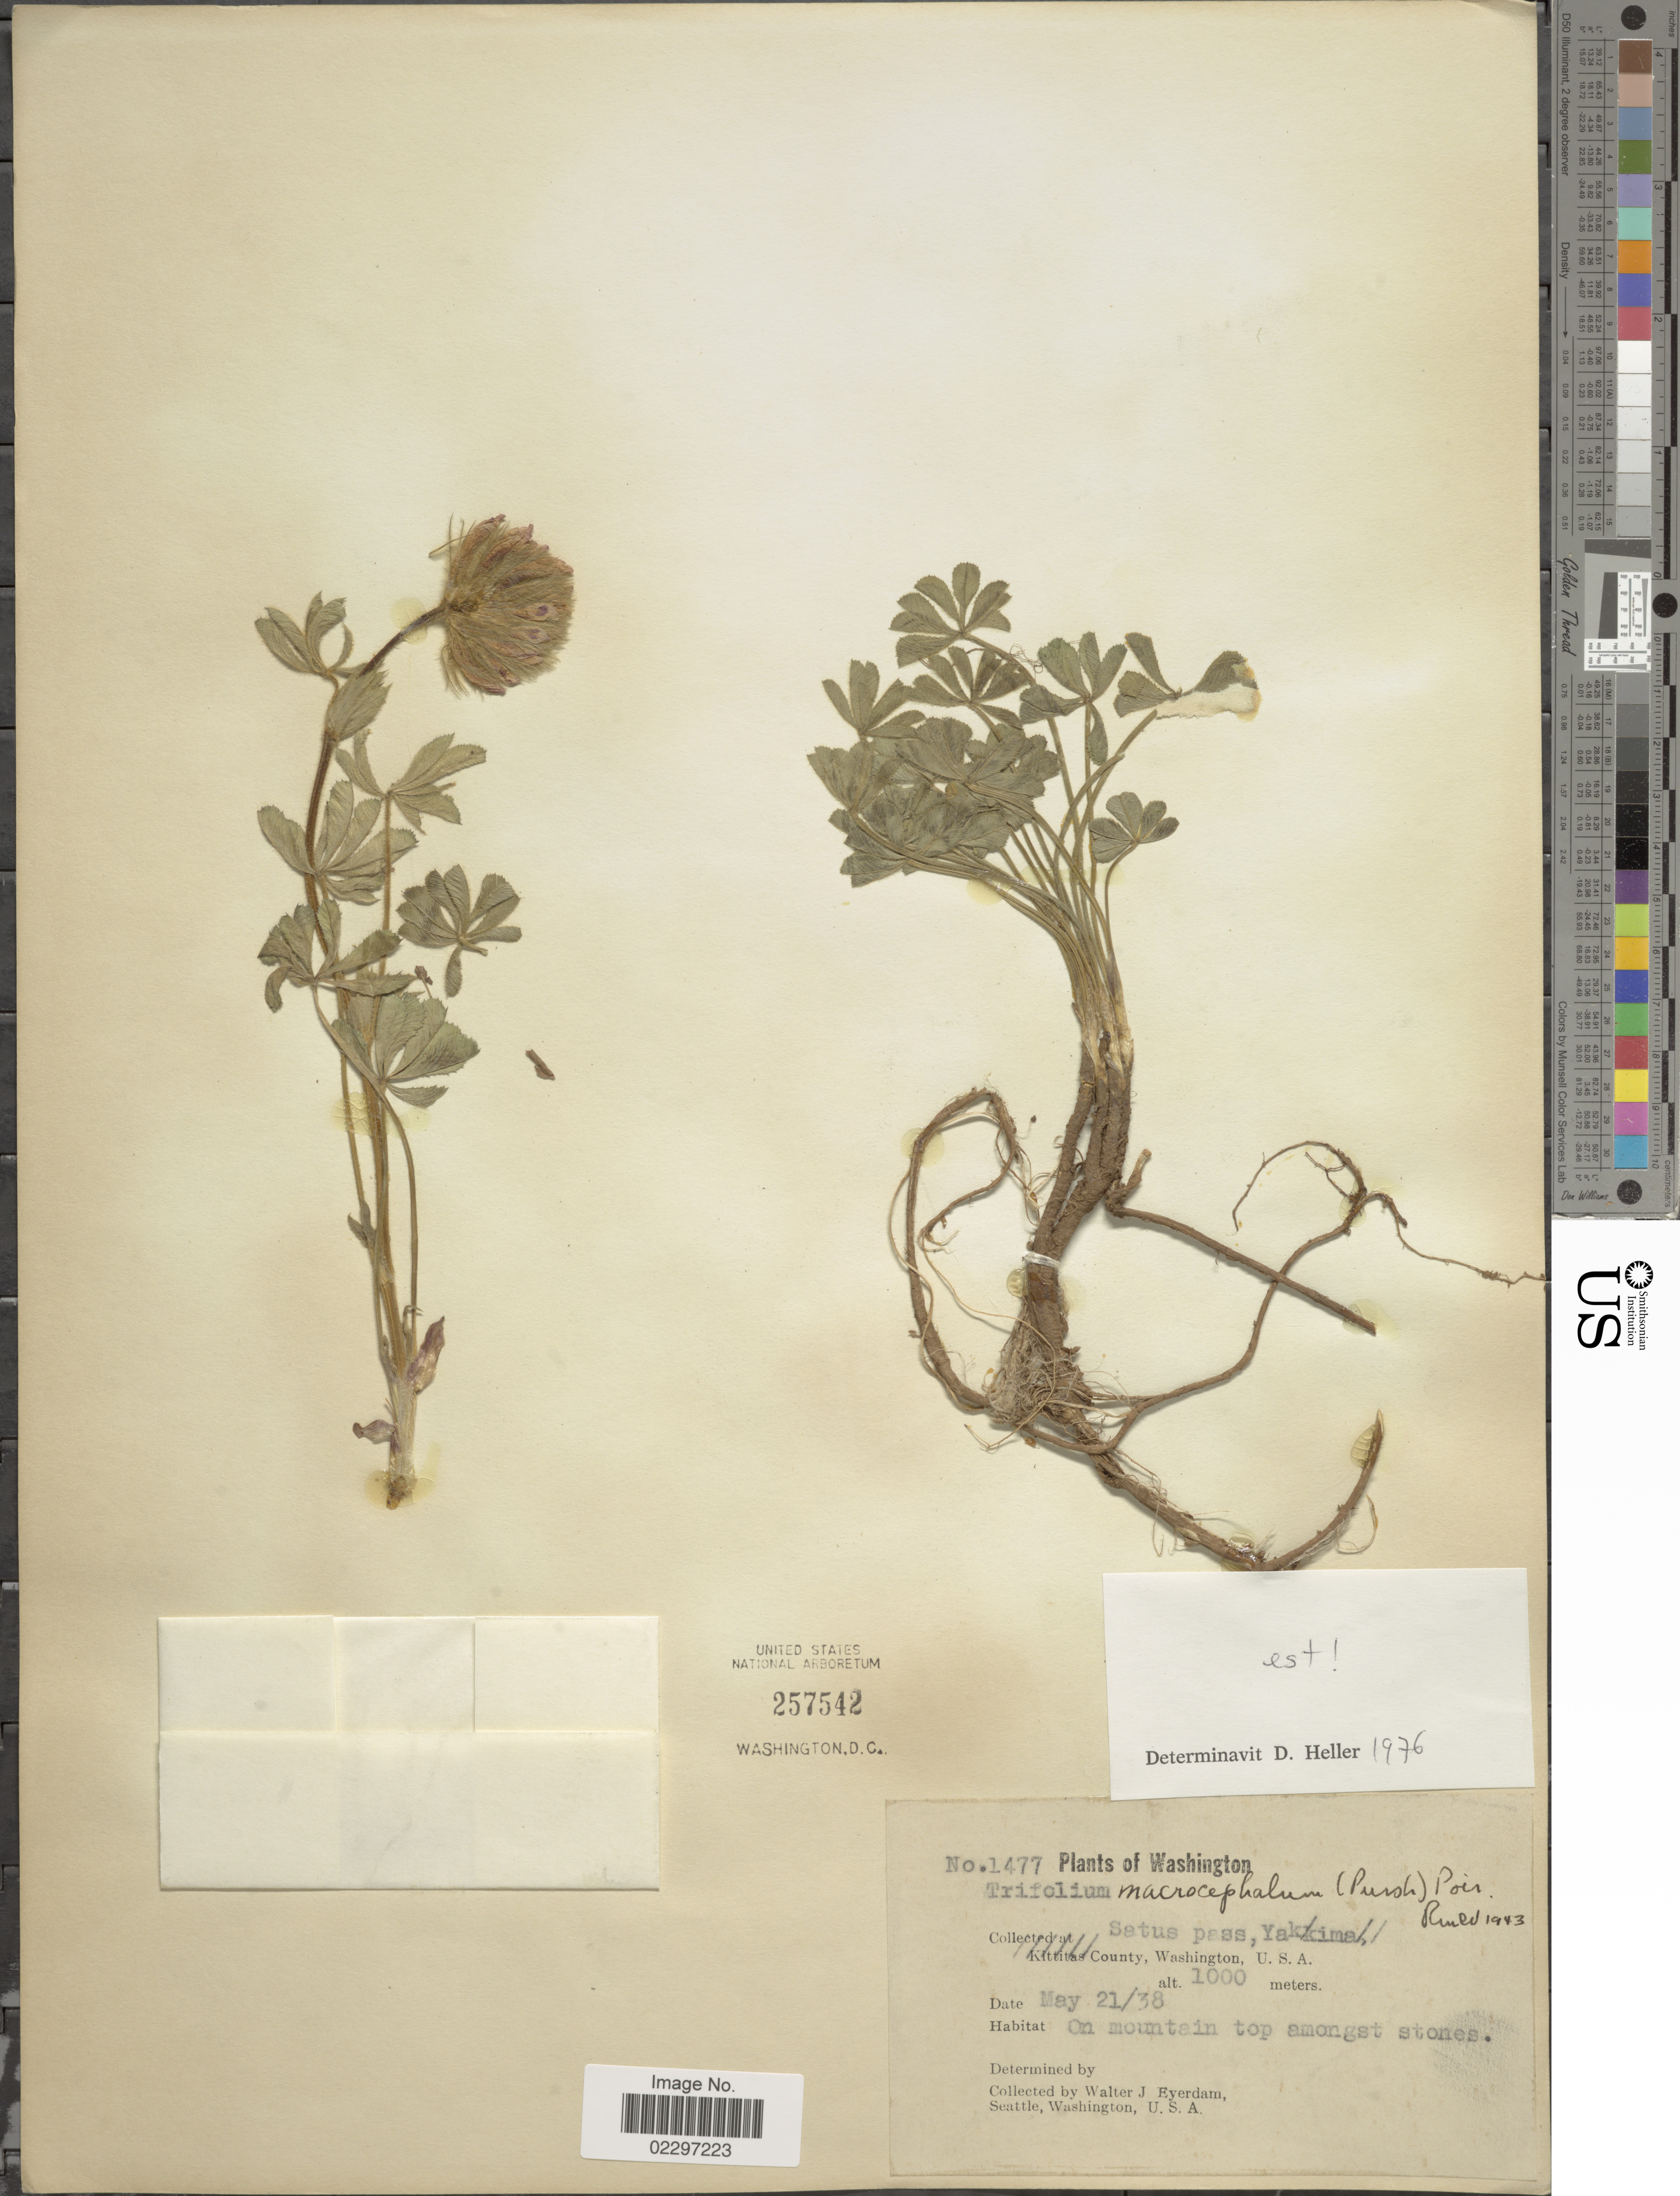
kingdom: Plantae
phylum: Tracheophyta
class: Magnoliopsida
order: Fabales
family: Fabaceae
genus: Trifolium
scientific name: Trifolium macrocephalum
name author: (Pursh) Poir.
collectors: W. J. Eyerdam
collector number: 1477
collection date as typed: Transcribed d/m/y: 21/5/38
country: United States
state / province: Washington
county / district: Yakima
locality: Status pass, Yakima County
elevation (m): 1000